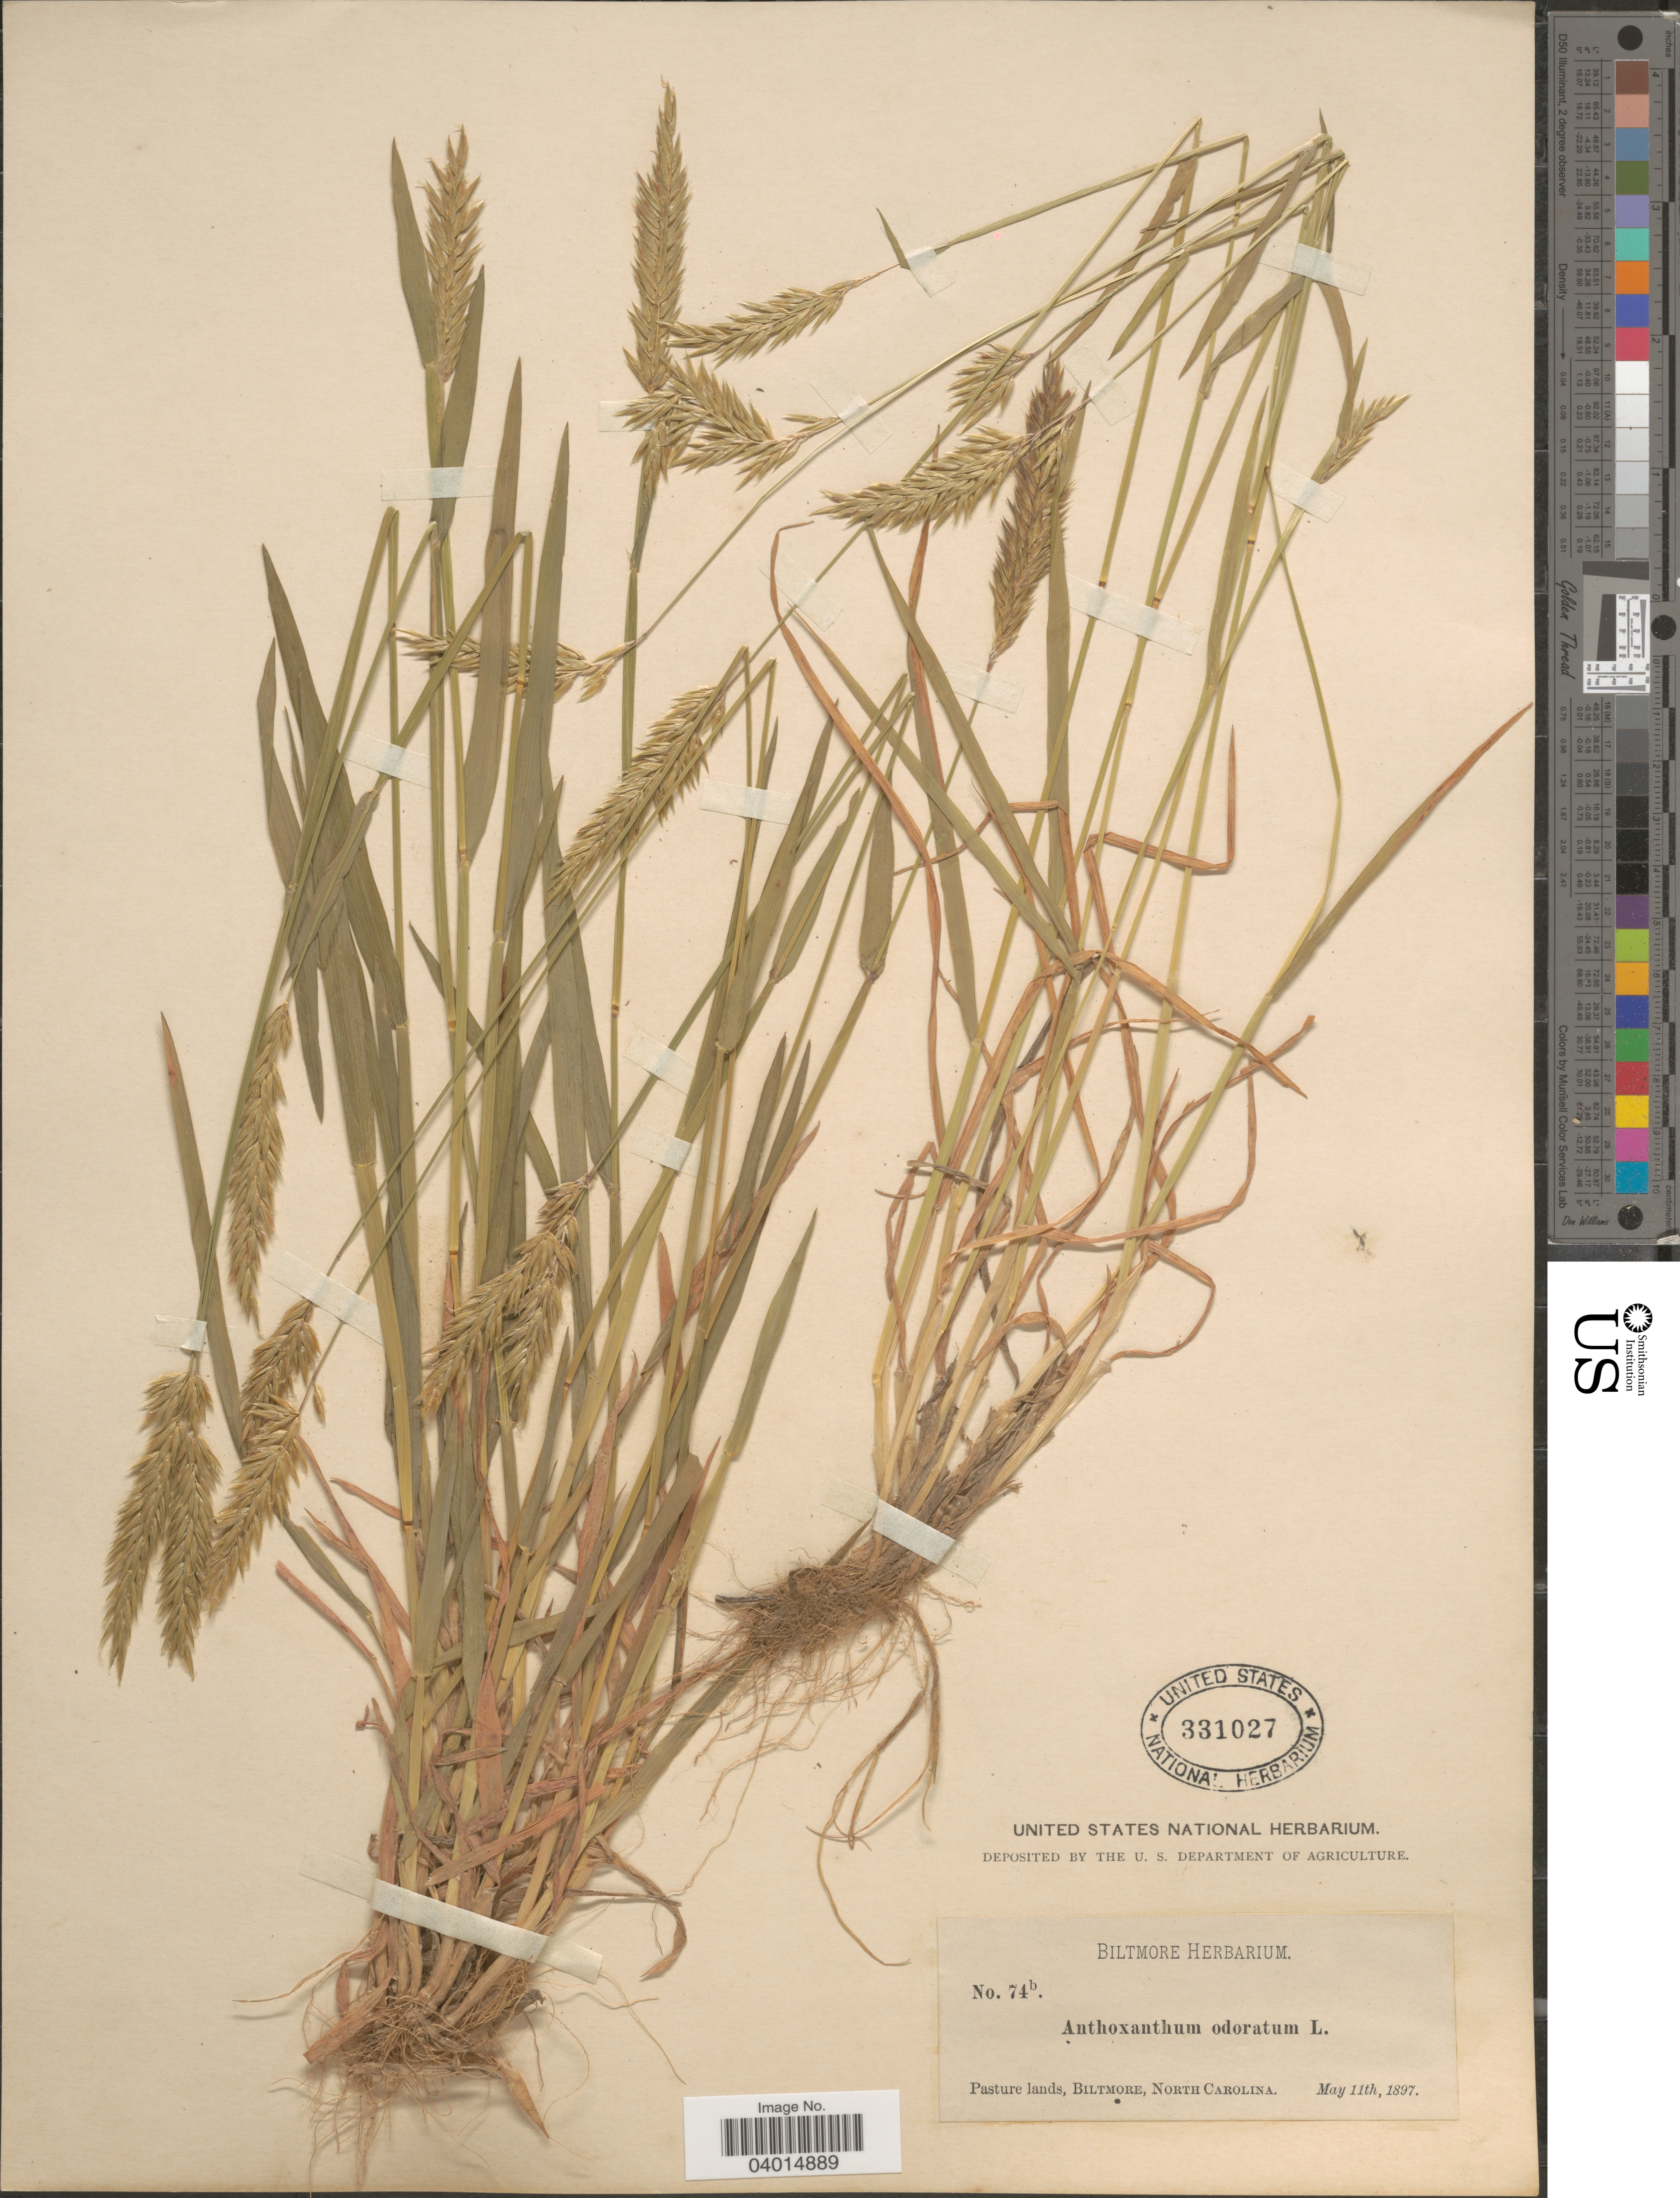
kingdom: Plantae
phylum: Tracheophyta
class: Liliopsida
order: Poales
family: Poaceae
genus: Anthoxanthum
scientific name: Anthoxanthum odoratum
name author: L.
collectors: ex herb. Biltmore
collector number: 74b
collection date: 1897-05-11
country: United States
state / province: North Carolina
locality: Pasture lands, Biltmore.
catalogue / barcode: US 331027